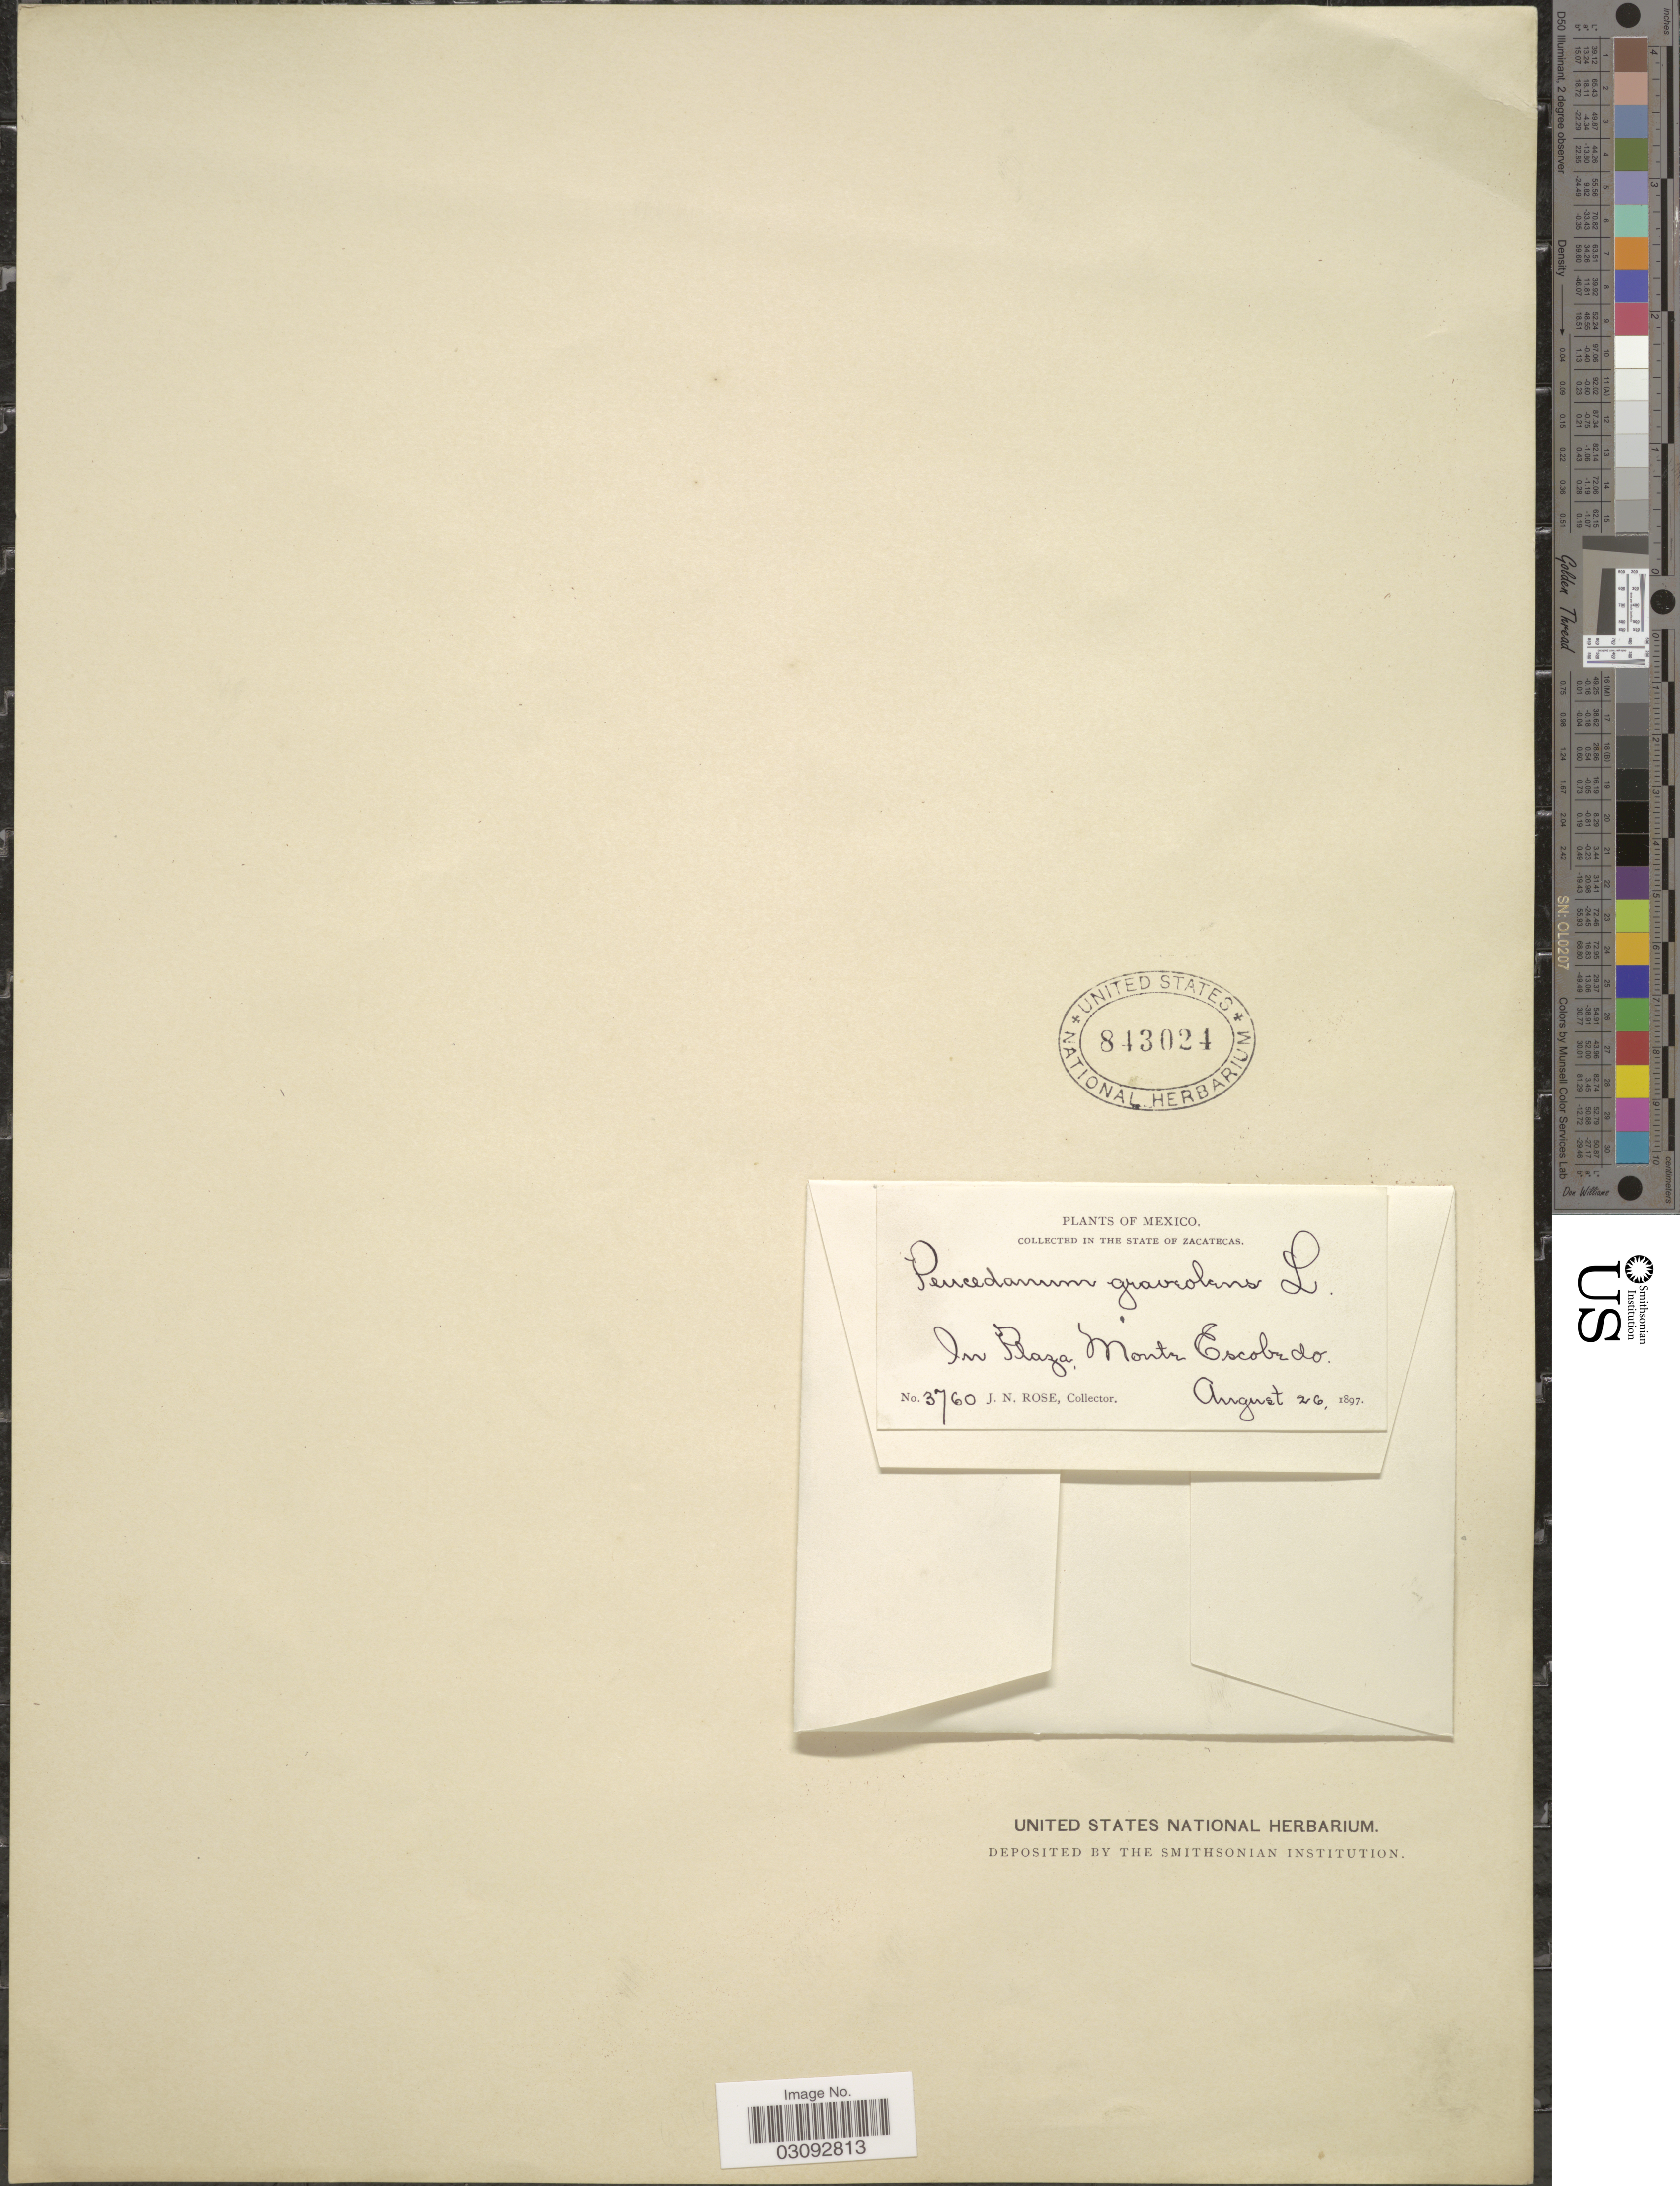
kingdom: Plantae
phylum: Tracheophyta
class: Magnoliopsida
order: Apiales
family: Apiaceae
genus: Peucedanum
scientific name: Peucedanum graveolens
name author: S. Watson in C. King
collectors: J. N. Rose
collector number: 3760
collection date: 1897-08-26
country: Mexico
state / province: Zacatecas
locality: In Plaza, Monte Escobedo.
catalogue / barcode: US 843024